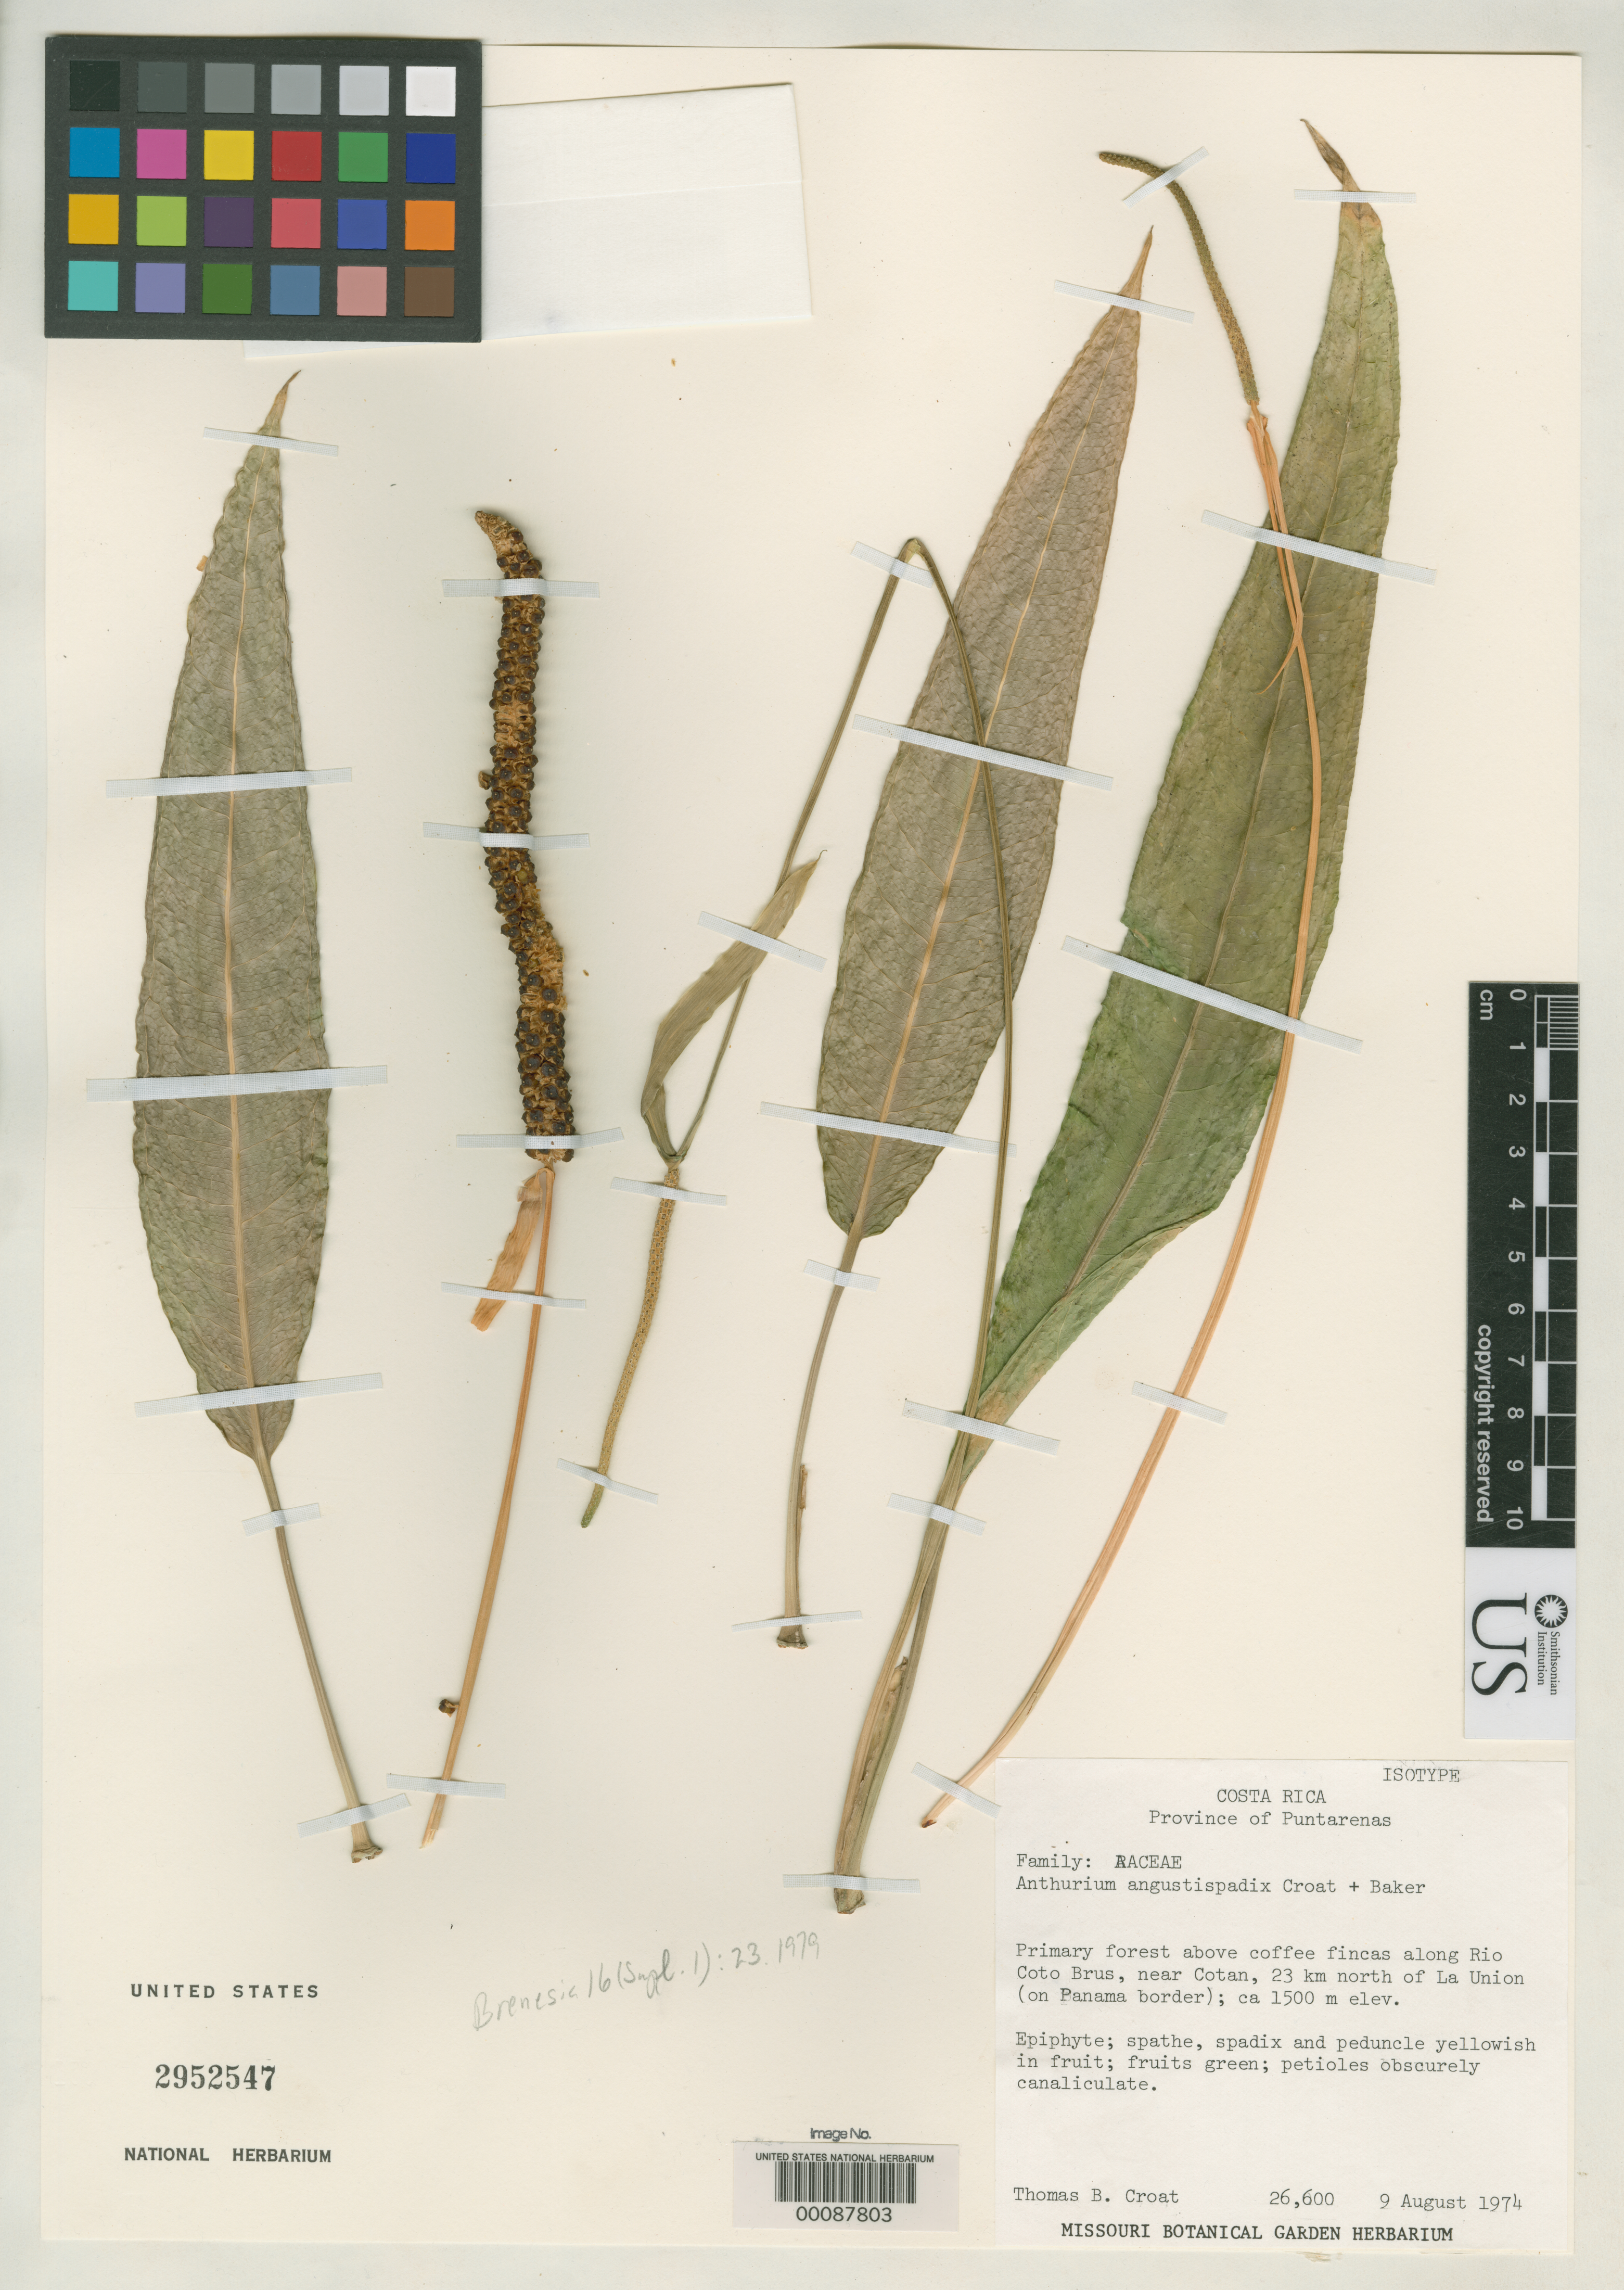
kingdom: Plantae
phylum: Tracheophyta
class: Liliopsida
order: Alismatales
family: Araceae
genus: Anthurium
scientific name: Anthurium angustispadix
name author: Croat & R.A. Baker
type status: Isotype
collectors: T. B. Croat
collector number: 26600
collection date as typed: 09 Aug 1974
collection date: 1974-08-09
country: Costa Rica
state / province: Puntarenas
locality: Rio Coto Brus, near Cotan.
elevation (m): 1500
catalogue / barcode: US 2952547